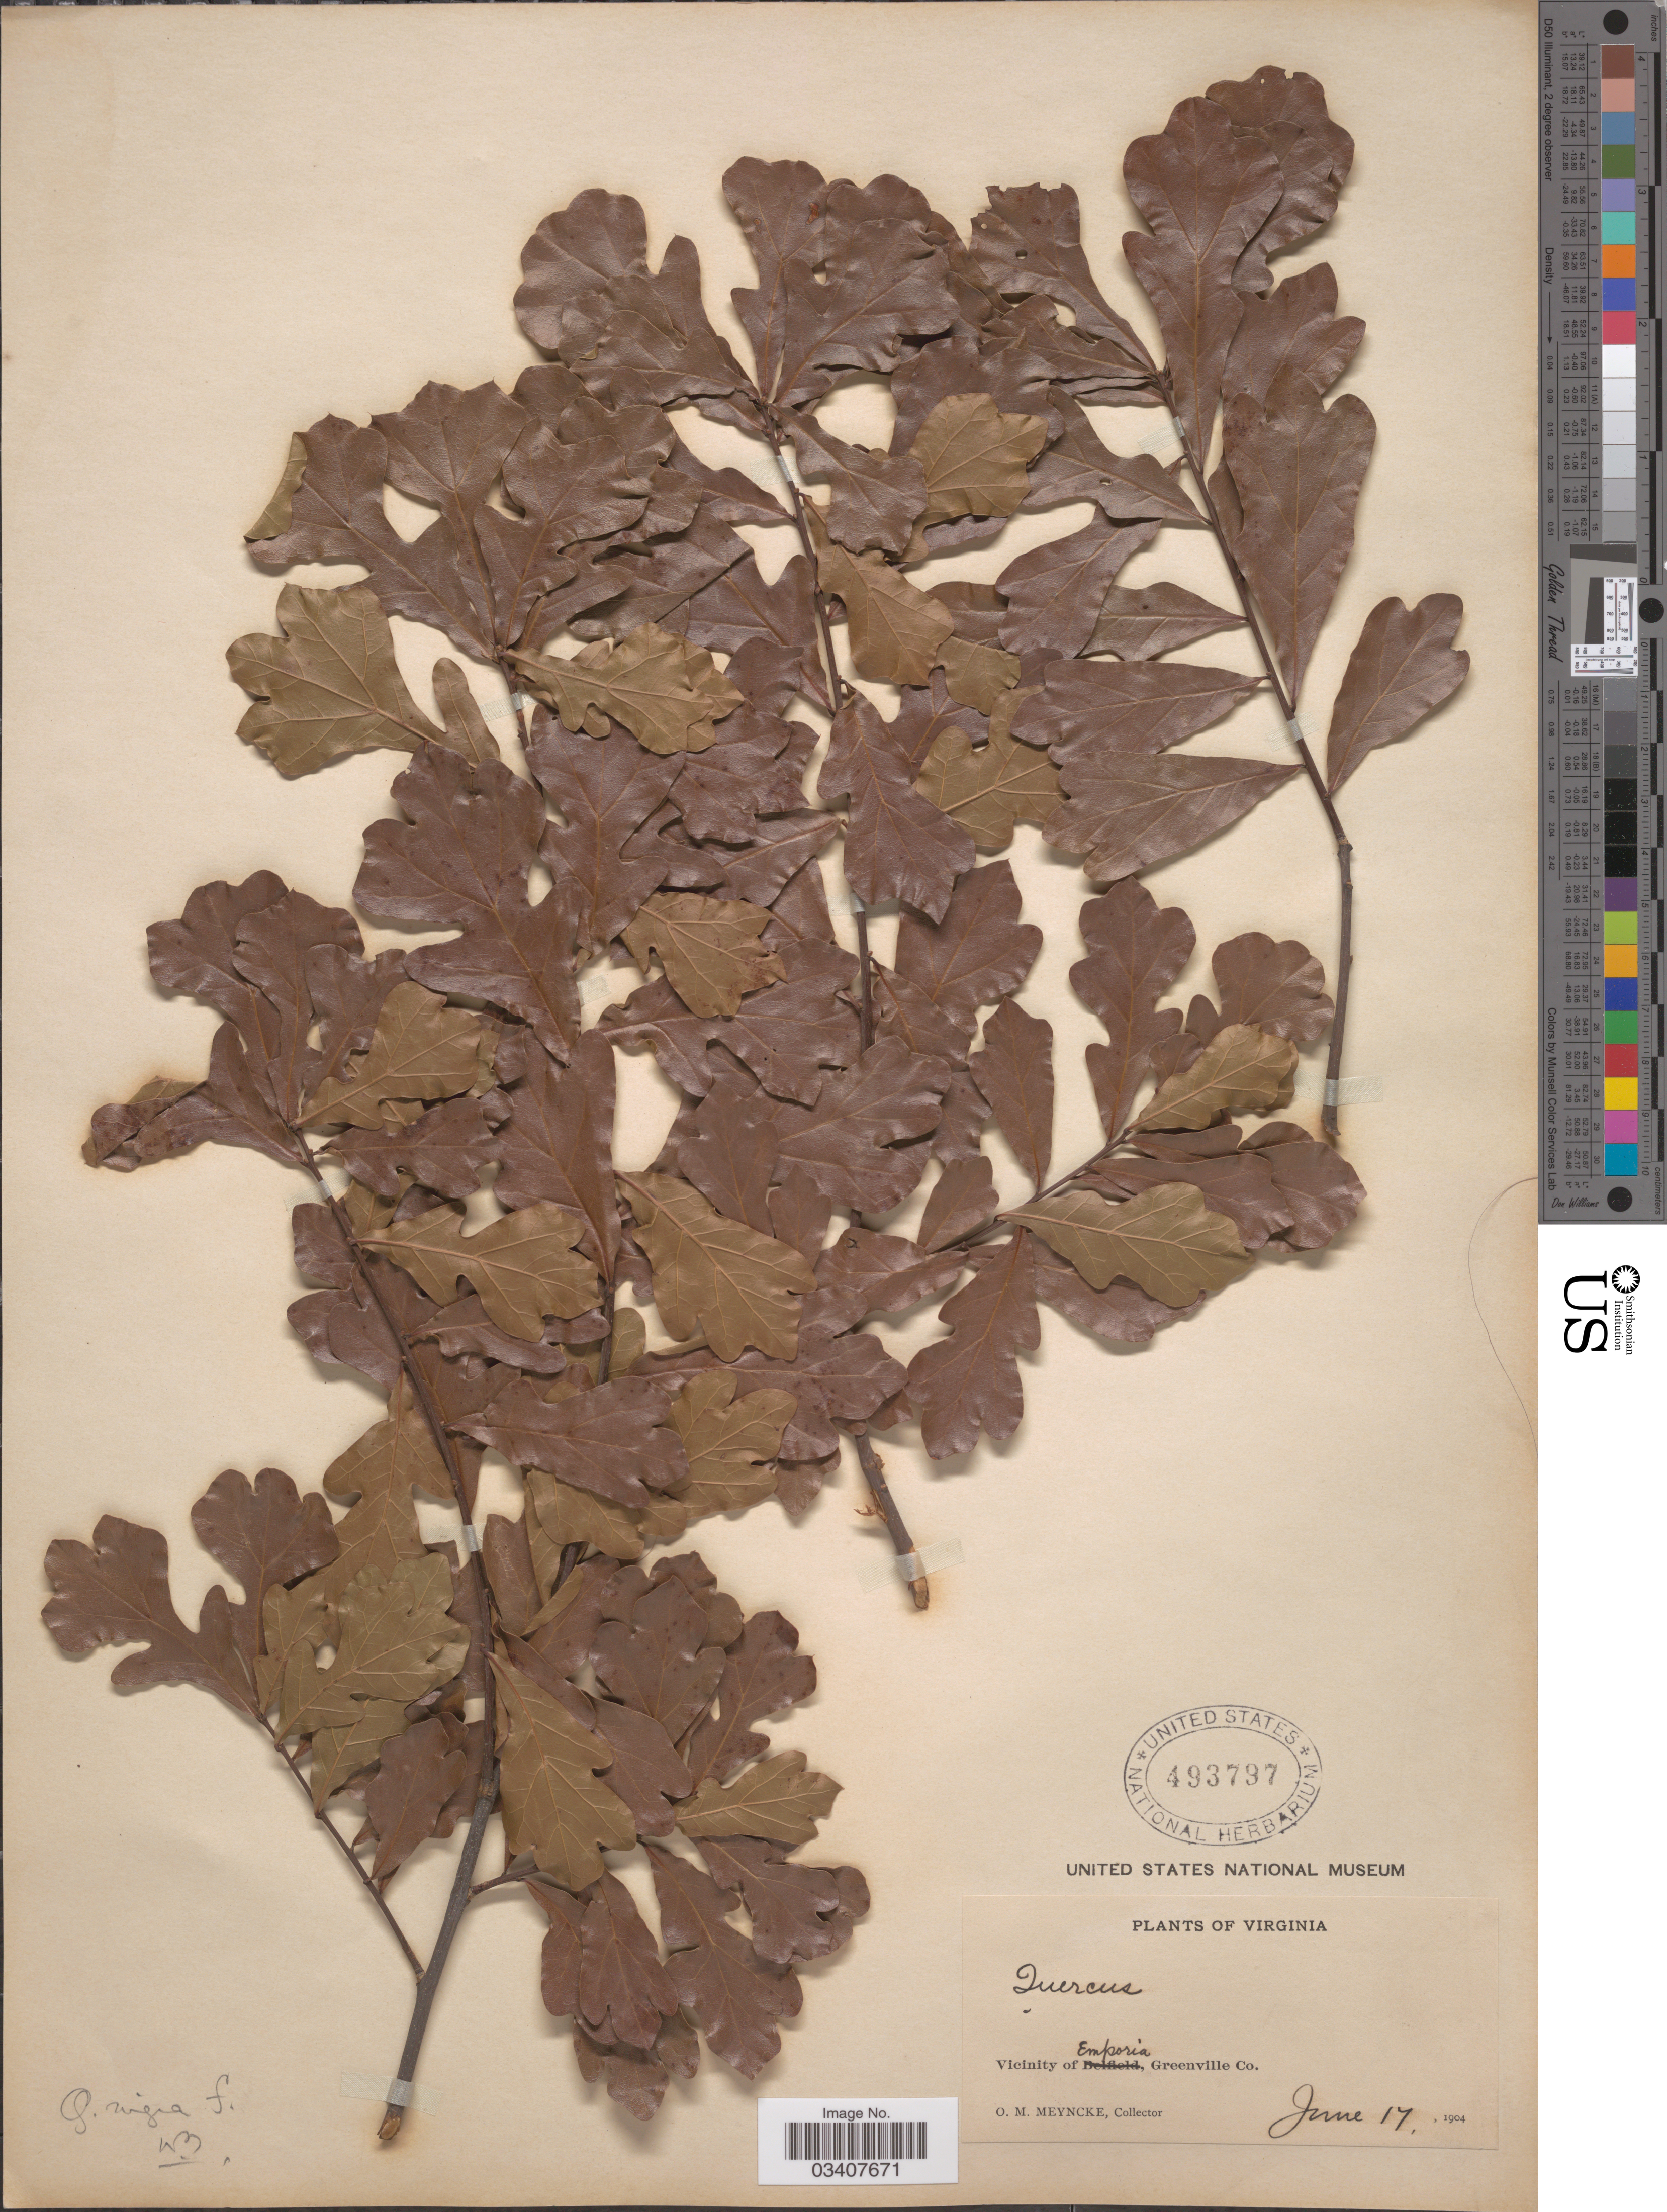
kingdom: Plantae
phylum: Tracheophyta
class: Magnoliopsida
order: Fagales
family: Fagaceae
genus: Quercus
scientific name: Quercus nigra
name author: L.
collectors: O. Meyncke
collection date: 1904-06-17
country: United States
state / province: Virginia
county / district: Greensville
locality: Vicinity of Emporia, Greenville Co.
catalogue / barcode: US 493797